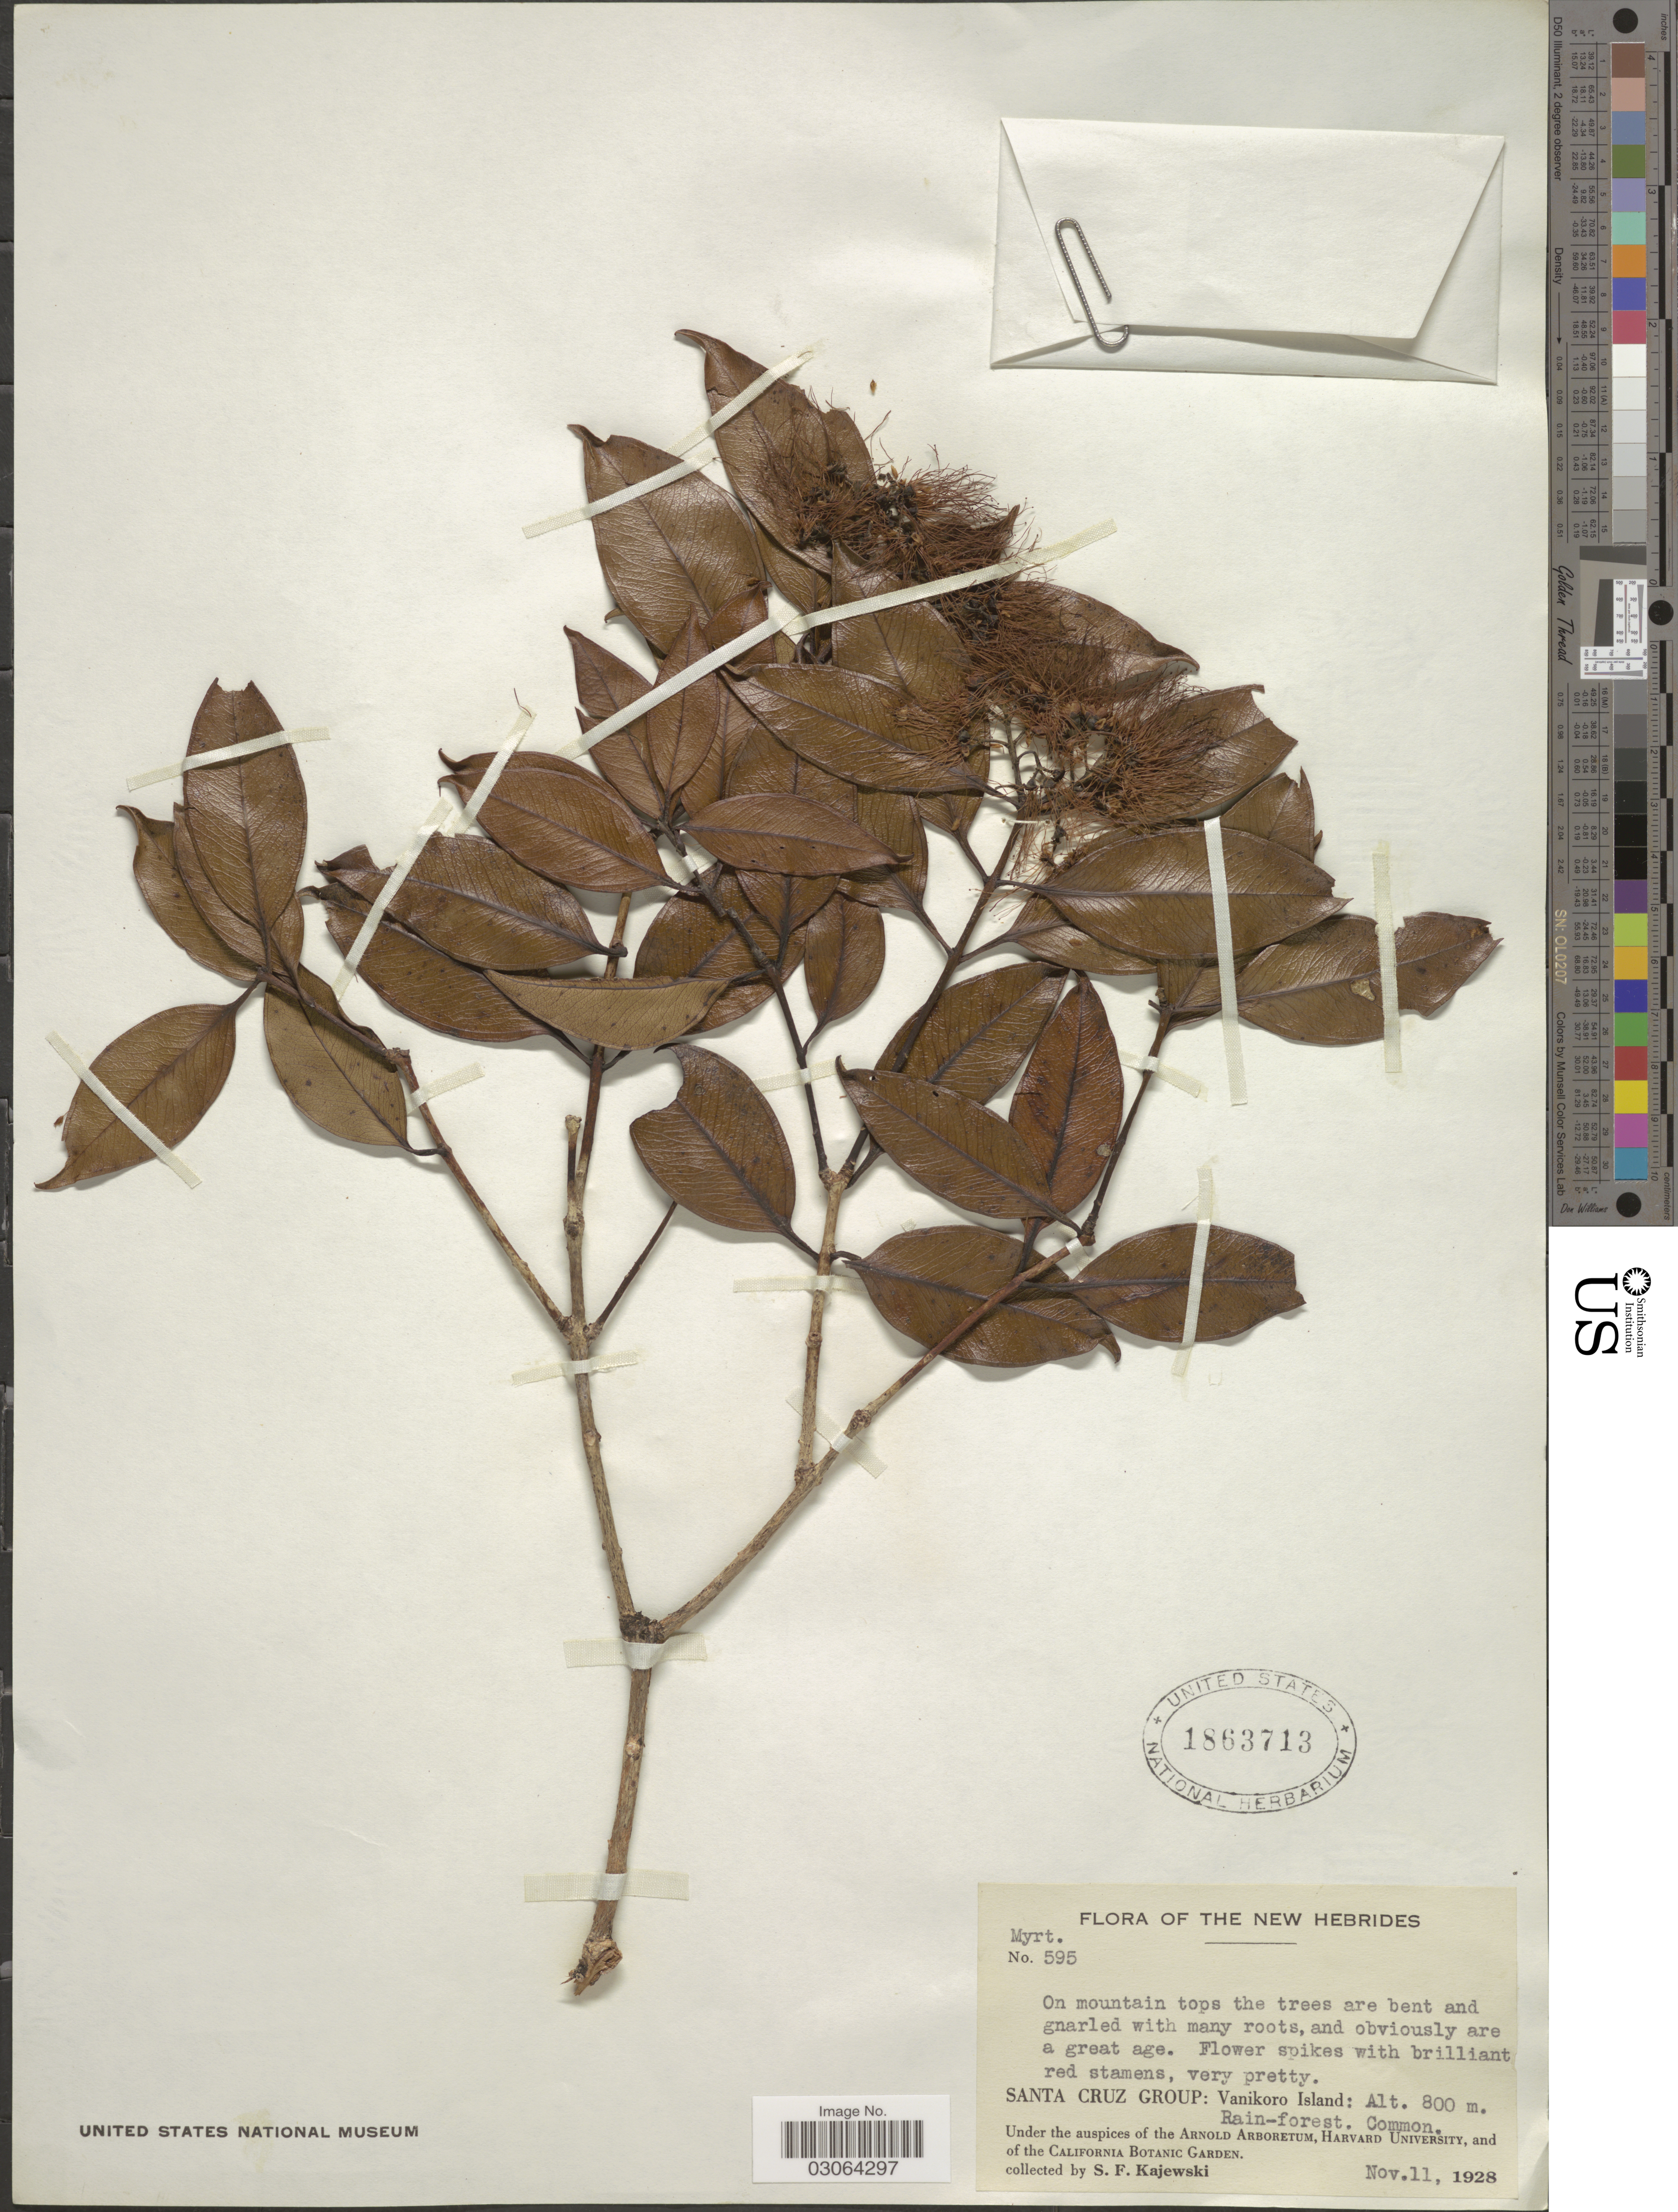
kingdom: Plantae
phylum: Tracheophyta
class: Magnoliopsida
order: Myrtales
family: Myrtaceae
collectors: S. Kajewski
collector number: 595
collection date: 1928-11-11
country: Solomon Islands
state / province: Santa Cruz Is.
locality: The New Hebrides, Santa Cruz Group: Vanikoro Island.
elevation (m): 800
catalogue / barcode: US 1863713